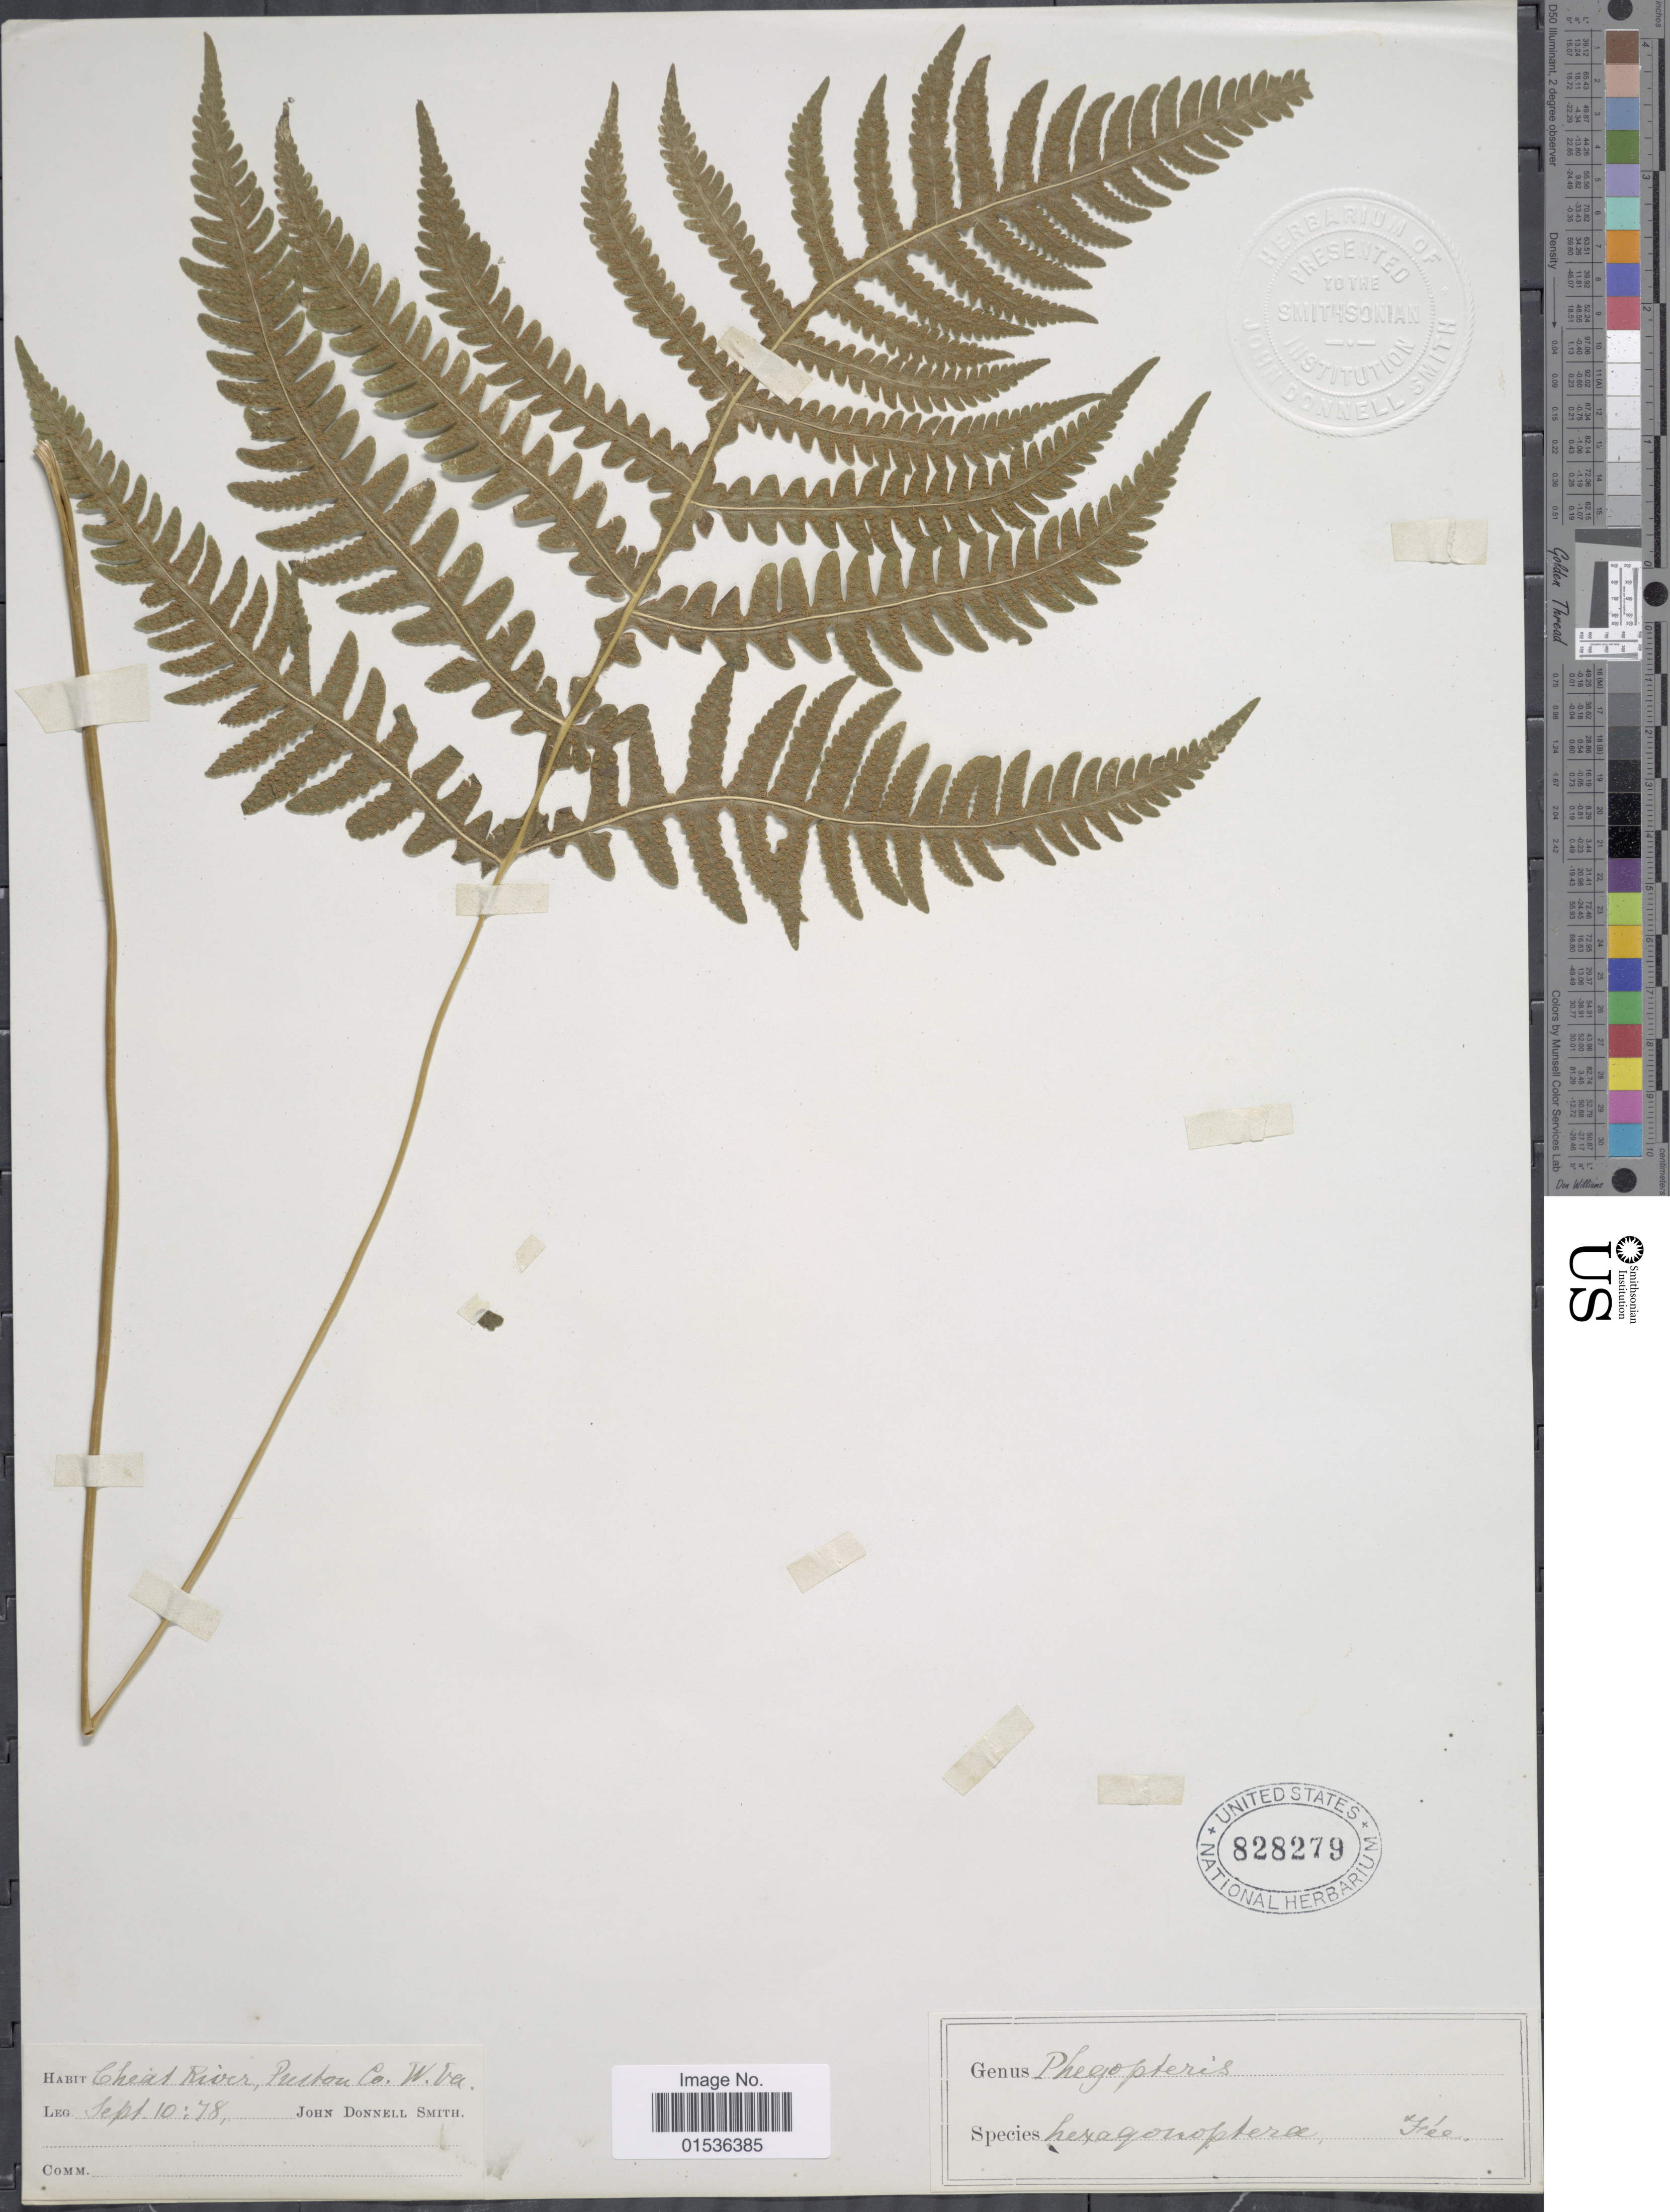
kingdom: Plantae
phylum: Tracheophyta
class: Polypodiopsida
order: Polypodiales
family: Thelypteridaceae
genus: Phegopteris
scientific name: Phegopteris hexagonoptera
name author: (Michx.) Fée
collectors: J. Donnell Smith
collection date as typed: Transcribed d/m/y: 10/9/78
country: United States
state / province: West Virginia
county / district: Preston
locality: Cheat River, Preston Co. W. Va.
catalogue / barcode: US 828279